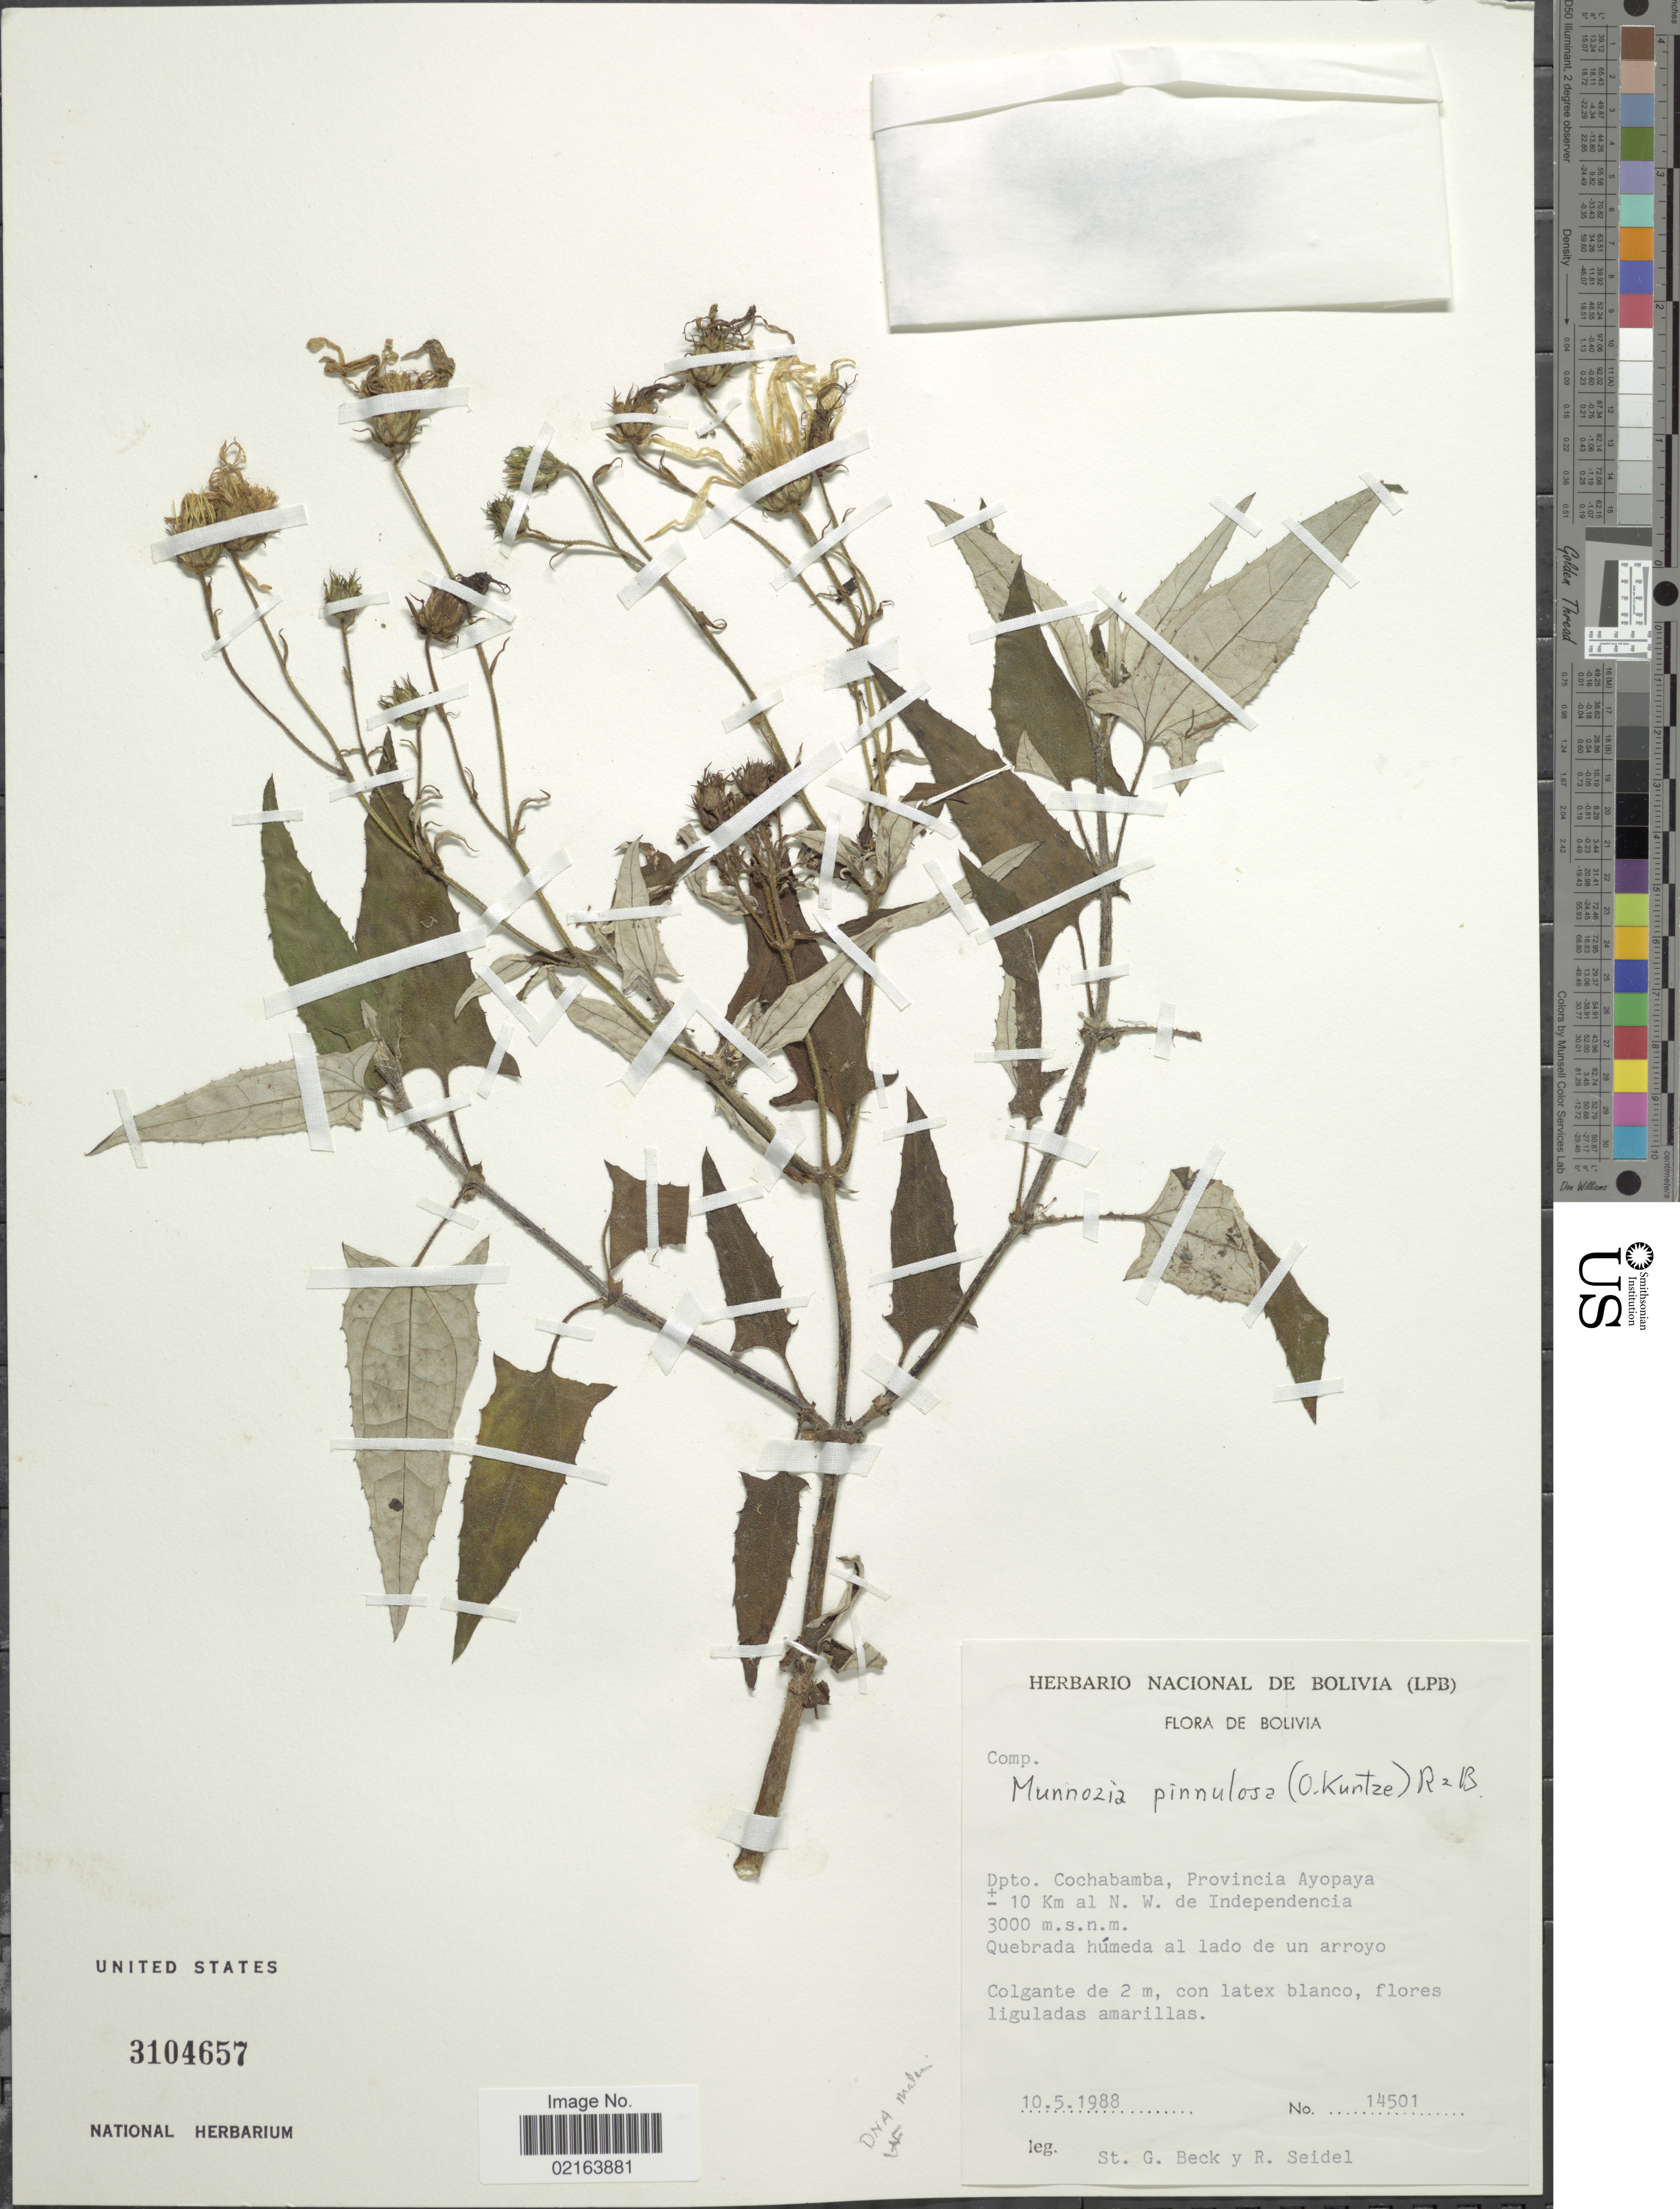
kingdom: Plantae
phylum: Tracheophyta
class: Magnoliopsida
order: Asterales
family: Asteraceae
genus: Munnozia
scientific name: Munnozia pinnulosa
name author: (Kuntze) H. Rob. & Brettell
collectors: S. G. Beck & R. Seidel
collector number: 14501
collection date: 1988-05-10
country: Bolivia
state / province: Cochabamba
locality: Dpto. Cochabamba, Provincia Ayopaya, 10 Km al N.W. de Independencia, Quebrada humeda al lado de un arroyo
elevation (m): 3000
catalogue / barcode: US 3104657